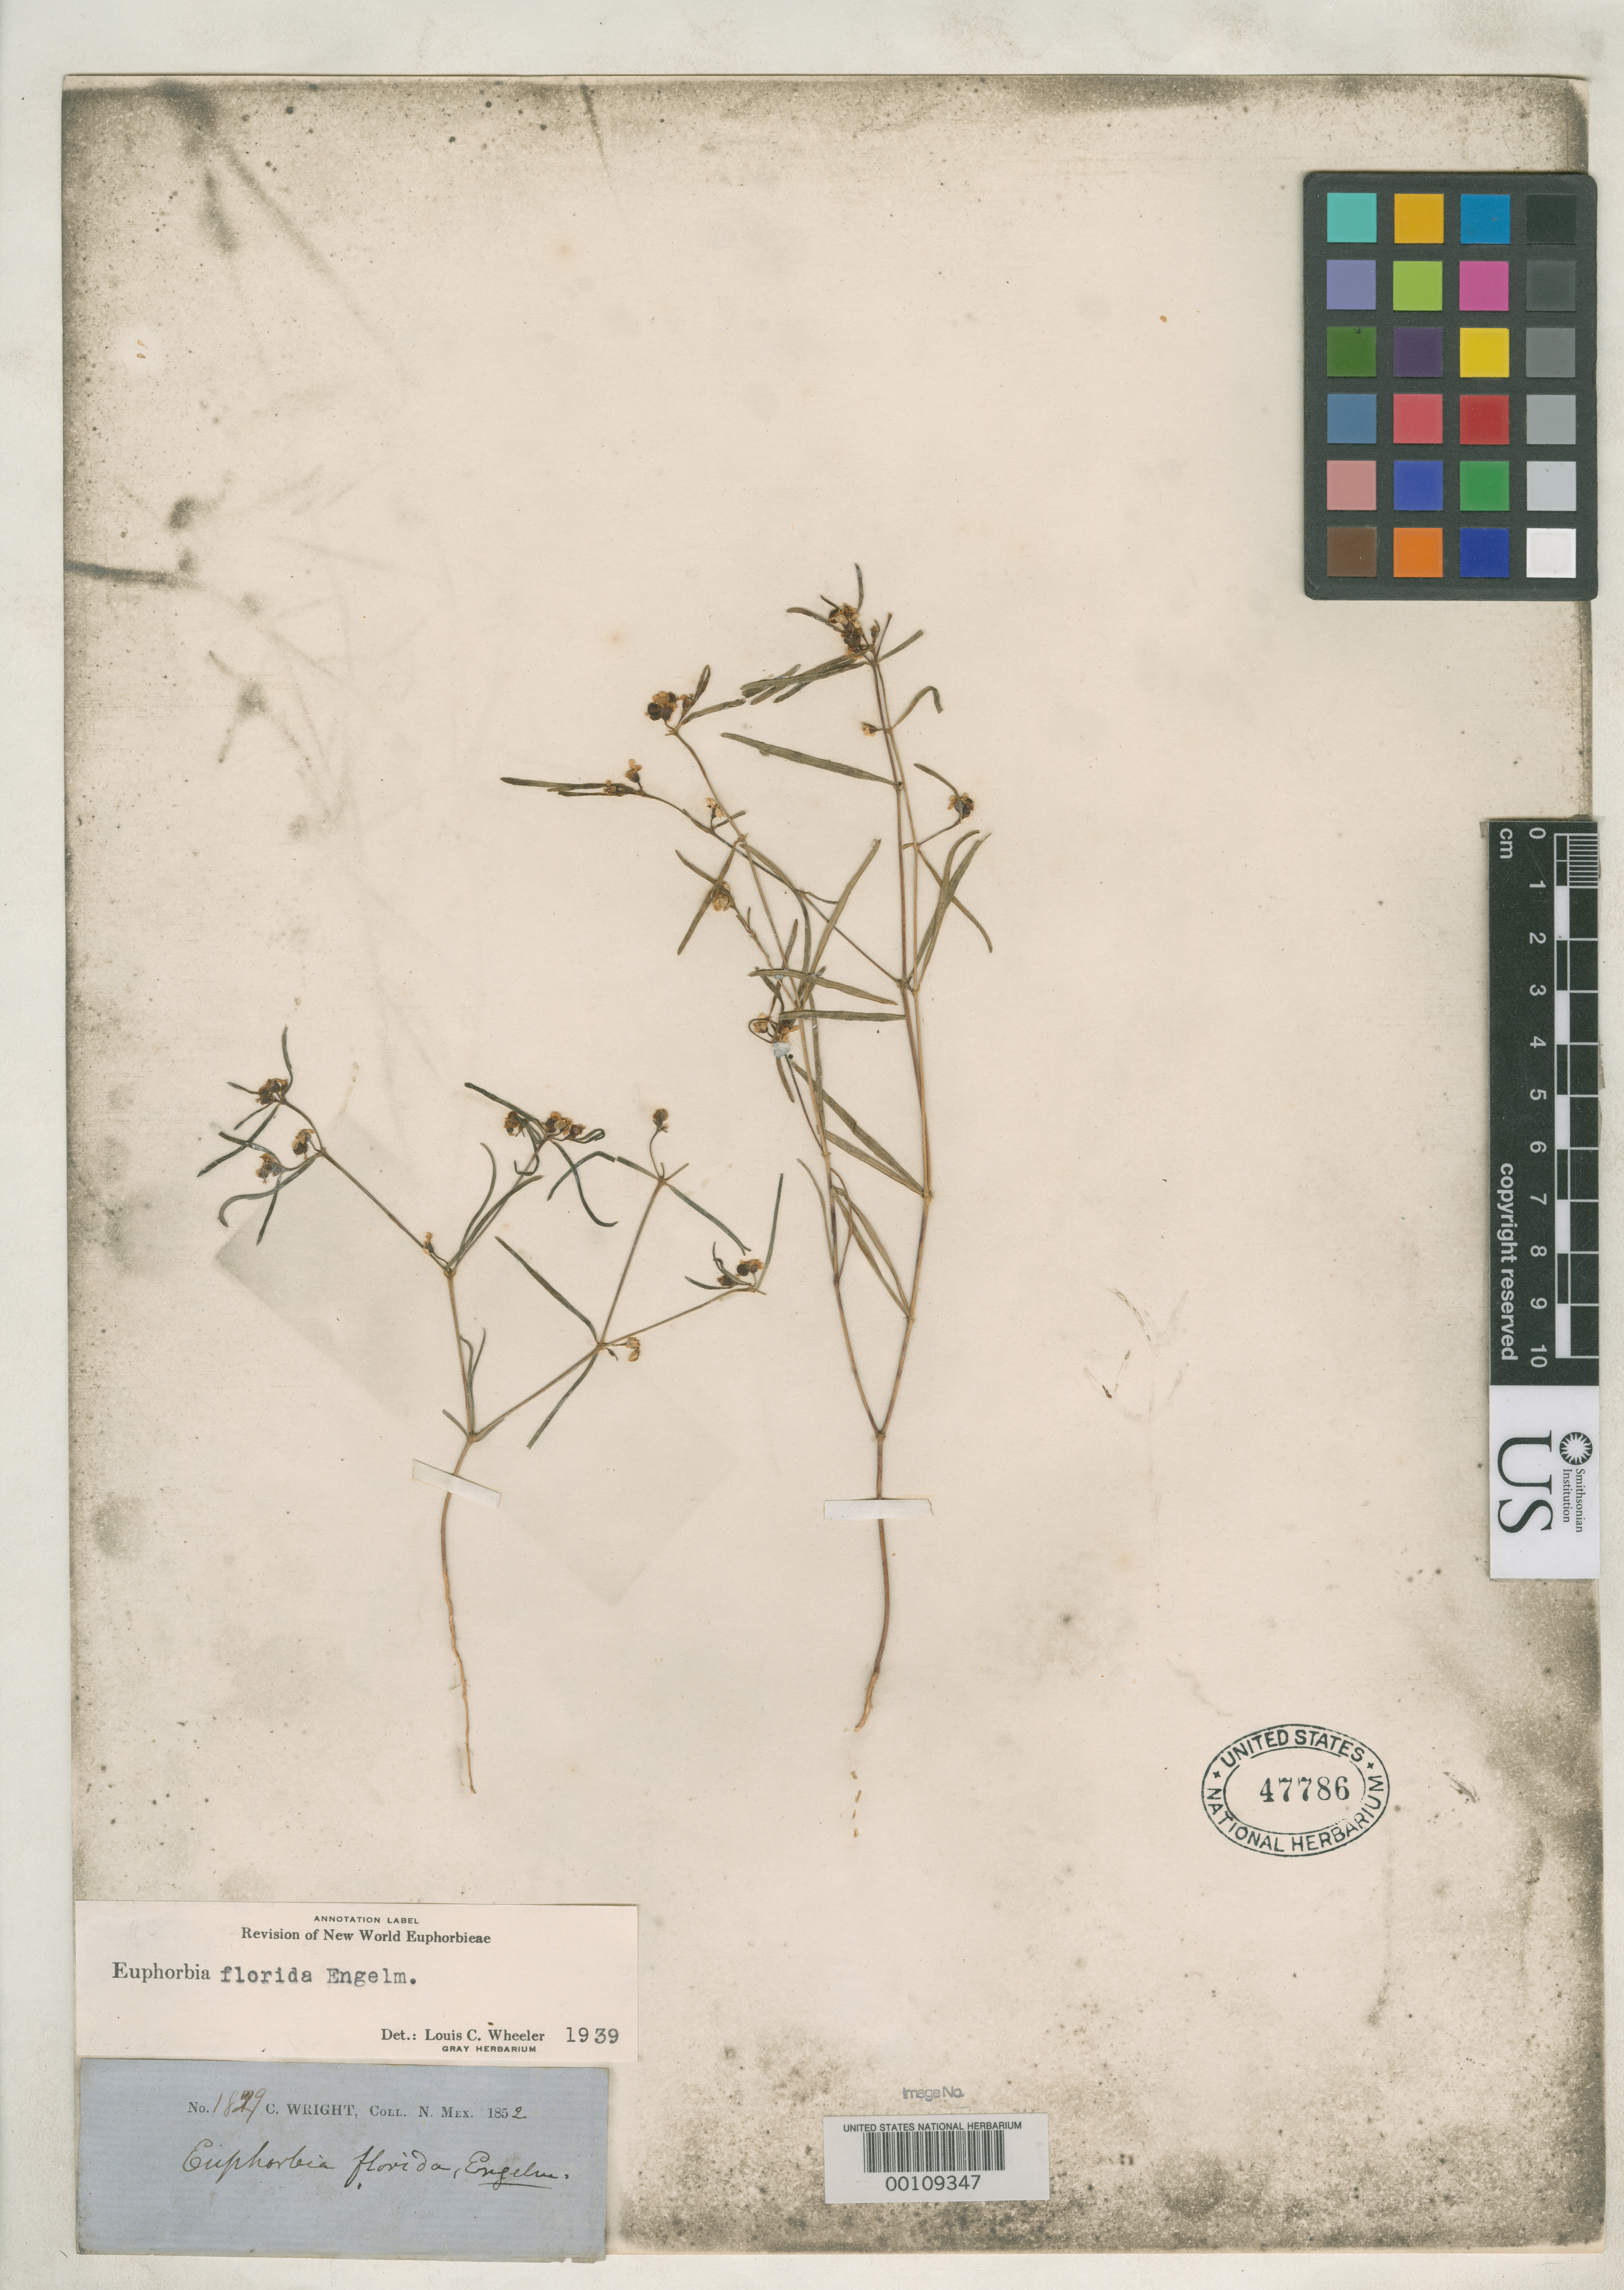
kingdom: Plantae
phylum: Tracheophyta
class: Magnoliopsida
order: Malpighiales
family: Euphorbiaceae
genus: Euphorbia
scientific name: Euphorbia florida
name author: Engelm. in Emory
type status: Syntype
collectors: C. Wright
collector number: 1829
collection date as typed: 1851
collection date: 1851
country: Mexico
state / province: Sonora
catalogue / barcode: US 47786